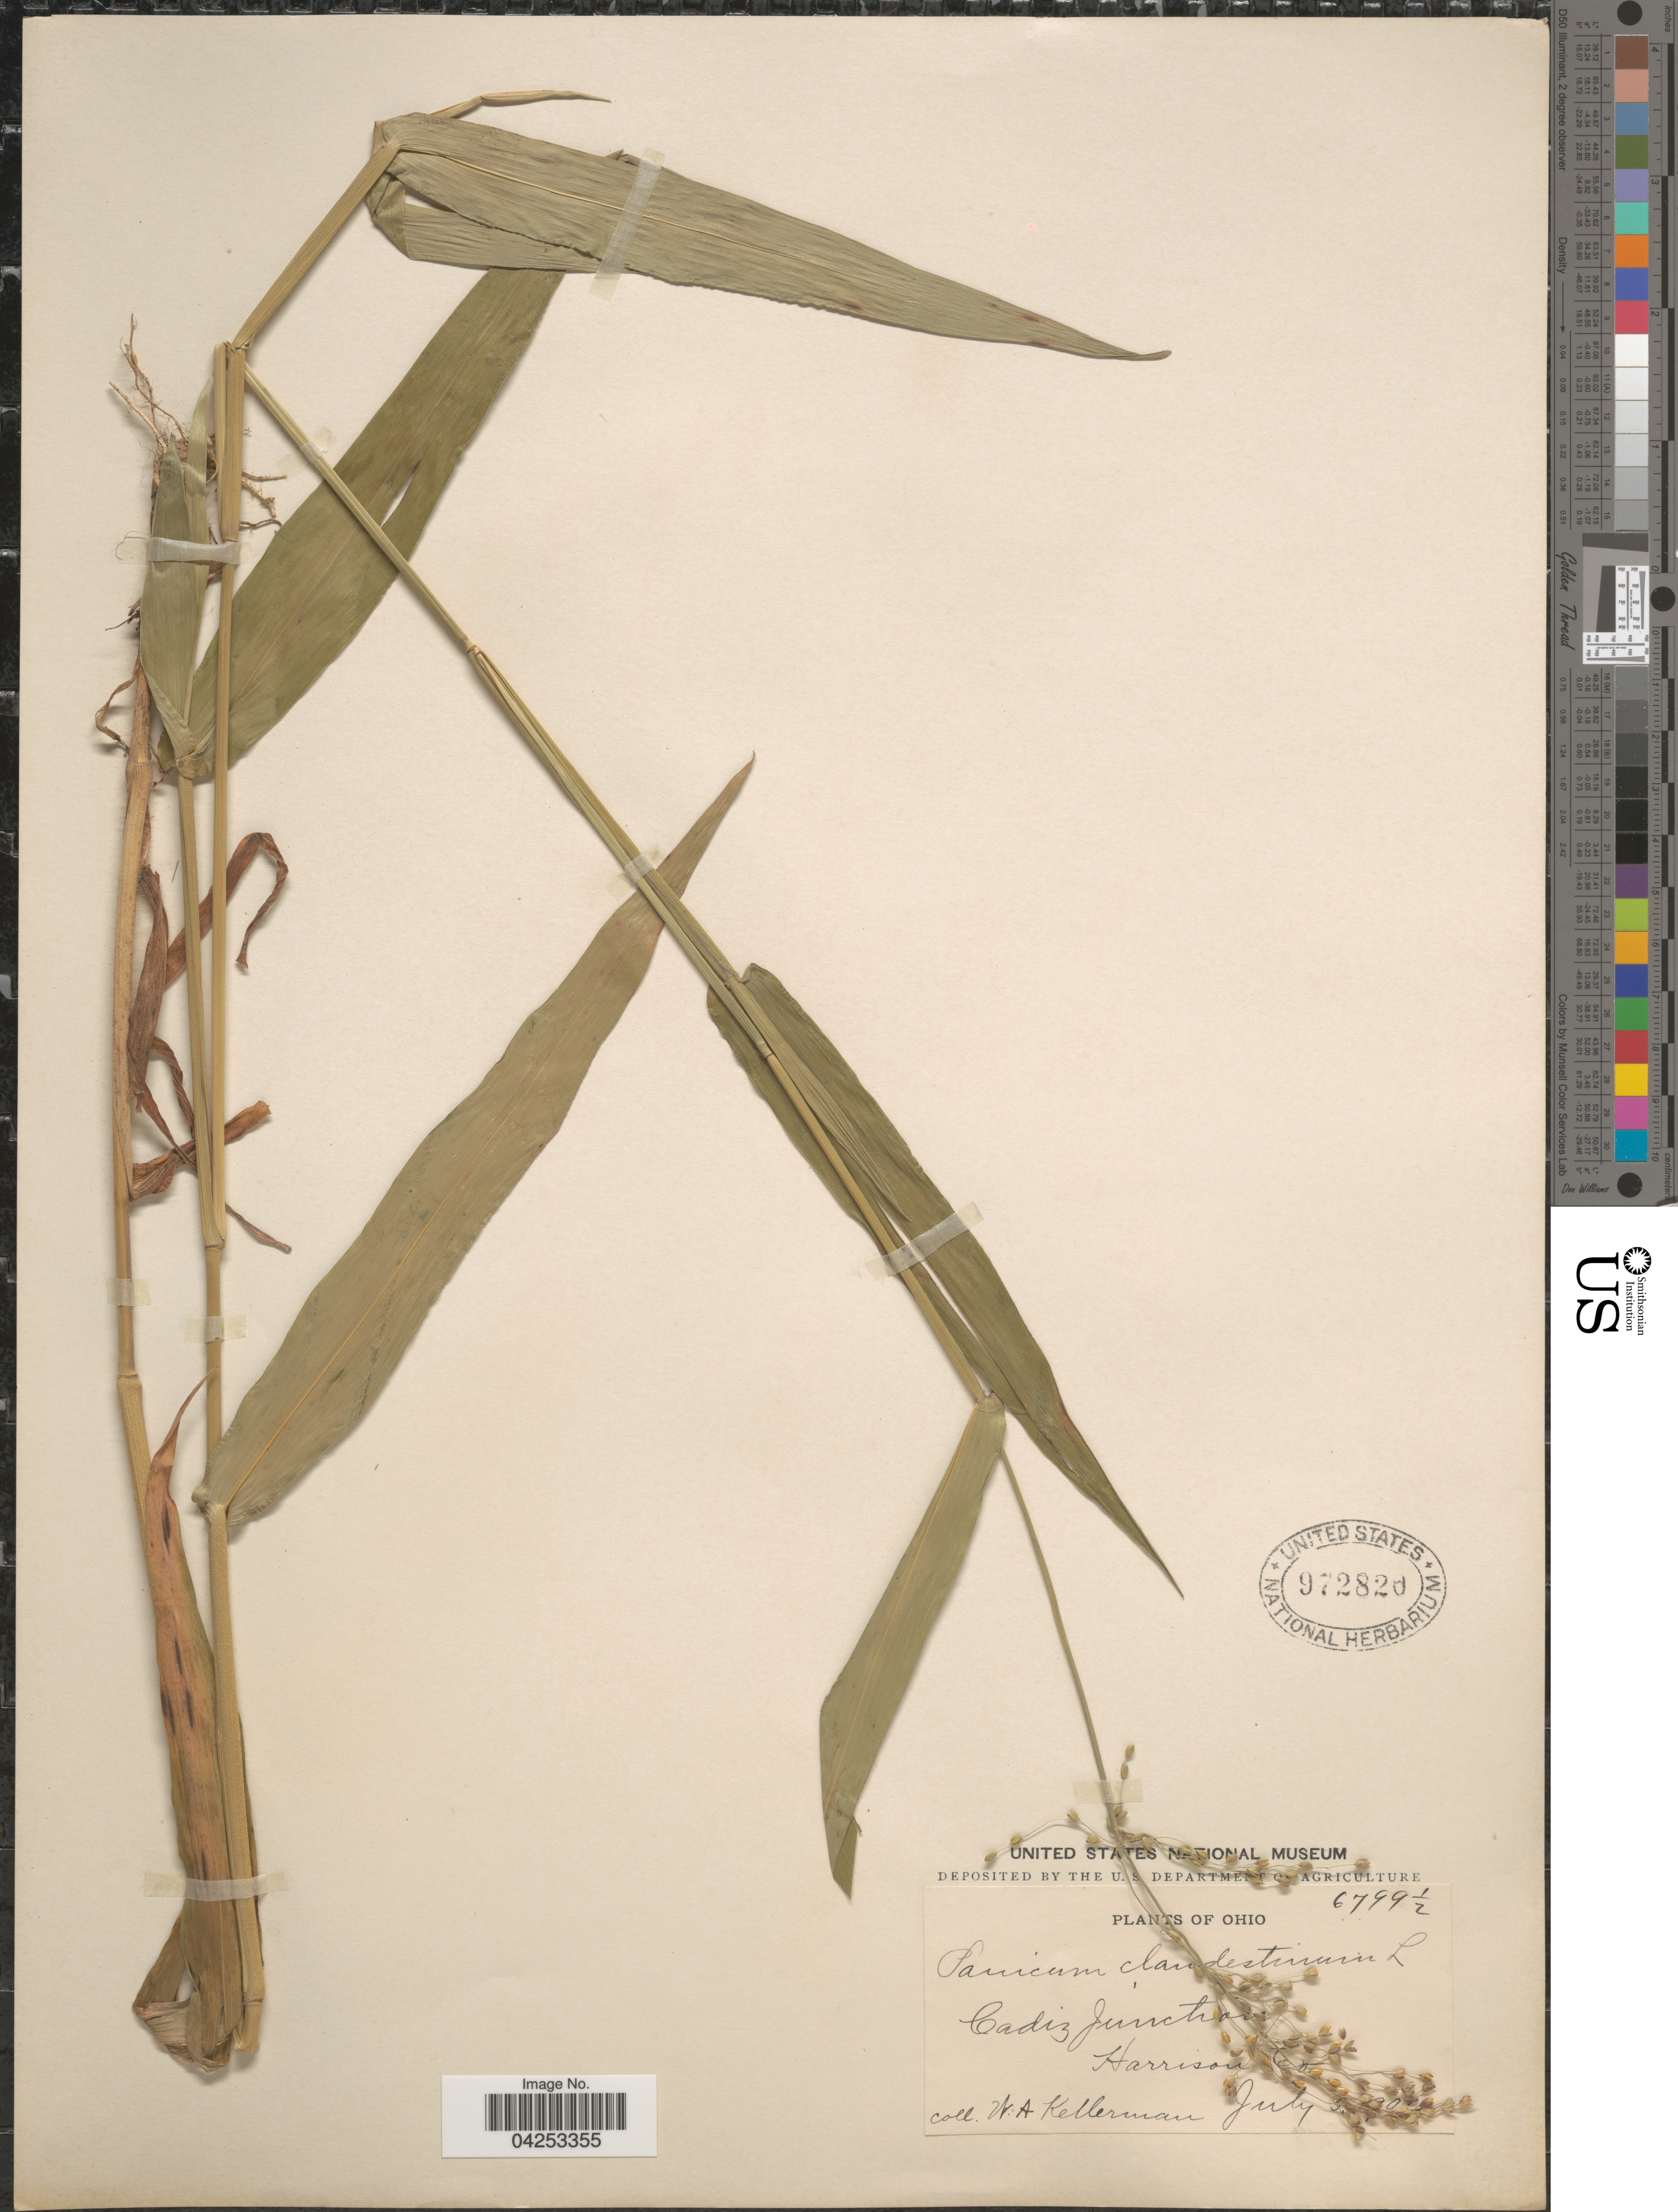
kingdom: Plantae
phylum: Tracheophyta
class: Liliopsida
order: Poales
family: Poaceae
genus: Dichanthelium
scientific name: Dichanthelium clandestinum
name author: (L.) Gould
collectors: W. Kellerman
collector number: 6799½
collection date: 1900-07-05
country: United States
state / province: Ohio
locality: Cadiz Junction. Harrison Co.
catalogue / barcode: US 972820